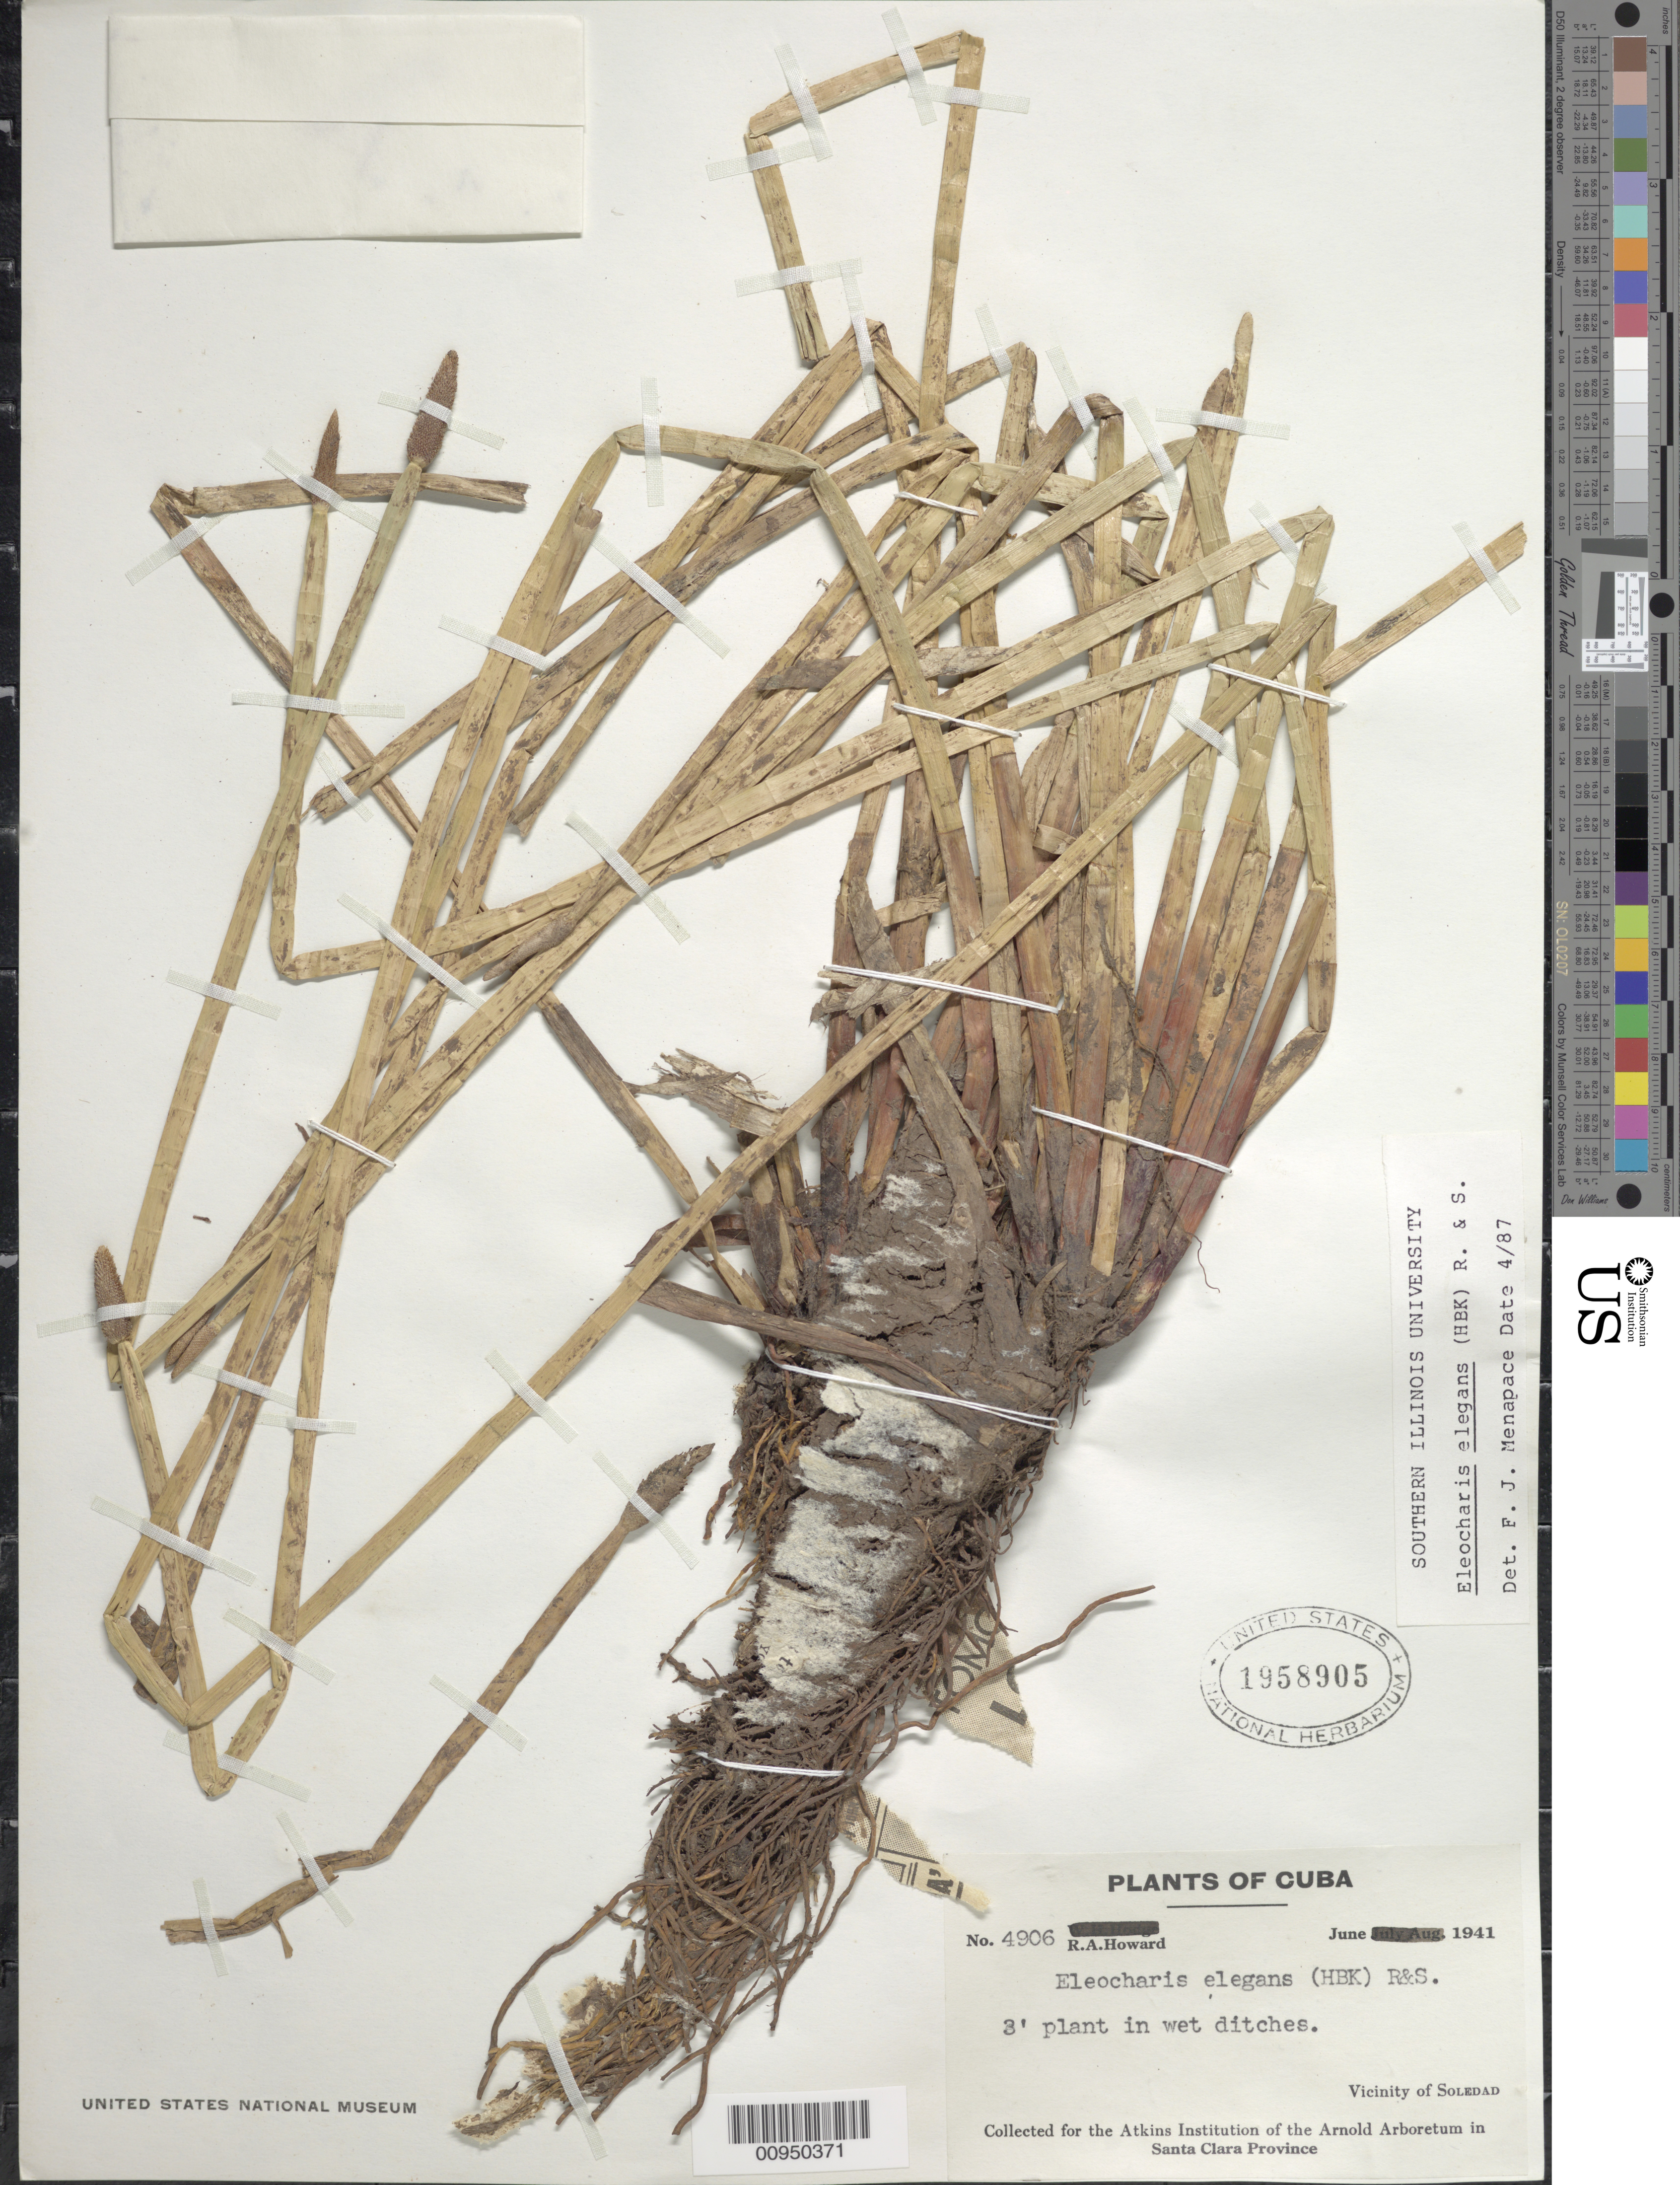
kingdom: Plantae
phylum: Tracheophyta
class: Liliopsida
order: Poales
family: Cyperaceae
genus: Eleocharis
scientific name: Eleocharis elegans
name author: (Kunth) Roem. & Schult.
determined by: Menapace, F. J.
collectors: R. A. Howard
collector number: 4906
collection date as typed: Jun 1941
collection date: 1941-06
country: Cuba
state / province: Cienfuegos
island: Cuba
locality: Vicinity of Soledad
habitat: In wet ditches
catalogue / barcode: US 1958905